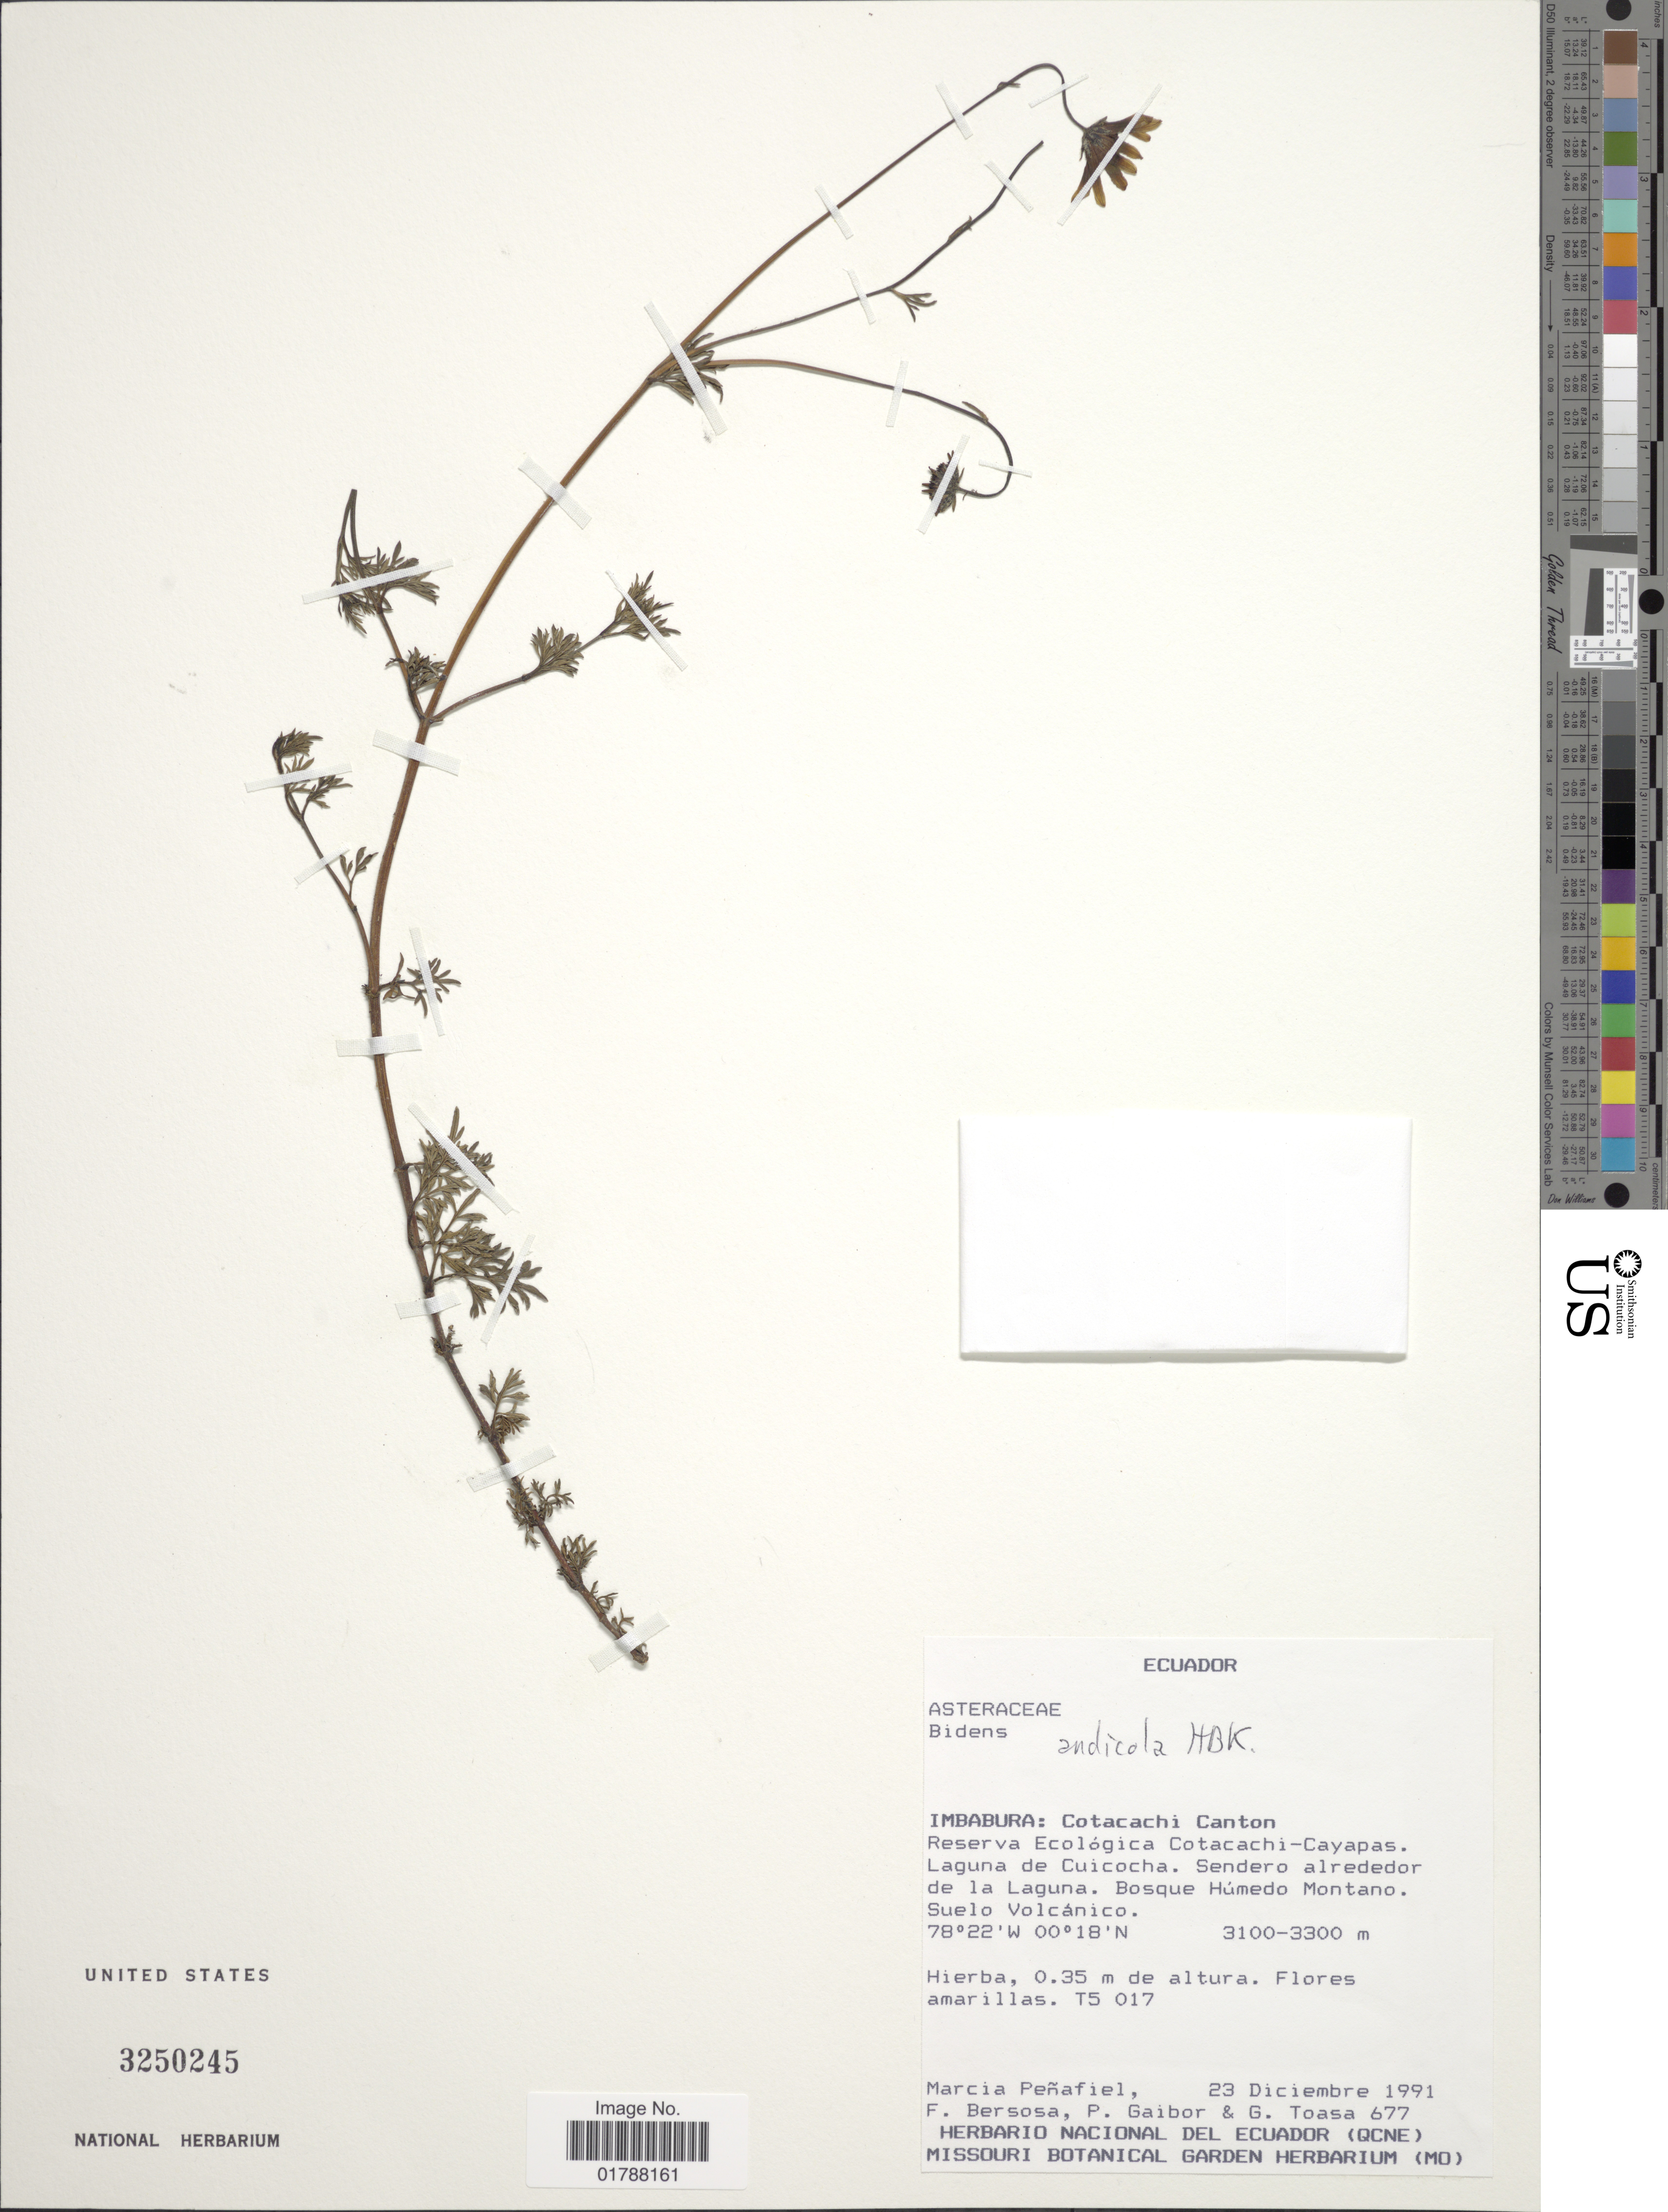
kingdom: Plantae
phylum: Tracheophyta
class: Magnoliopsida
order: Asterales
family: Asteraceae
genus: Bidens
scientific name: Bidens andicola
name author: Kunth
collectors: M. Penafiel, F. Bersosa, P. Gaibor & G. Toasa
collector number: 677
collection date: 1991-12-23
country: Ecuador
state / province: Imbabura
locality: Imbabura: Cotacachi Canton, Reserva Ecologica Cotacachi-Cayapas, Laguna de Cuicocha, Sendero alrededor de la Laguna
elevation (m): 3100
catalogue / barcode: US 3250245